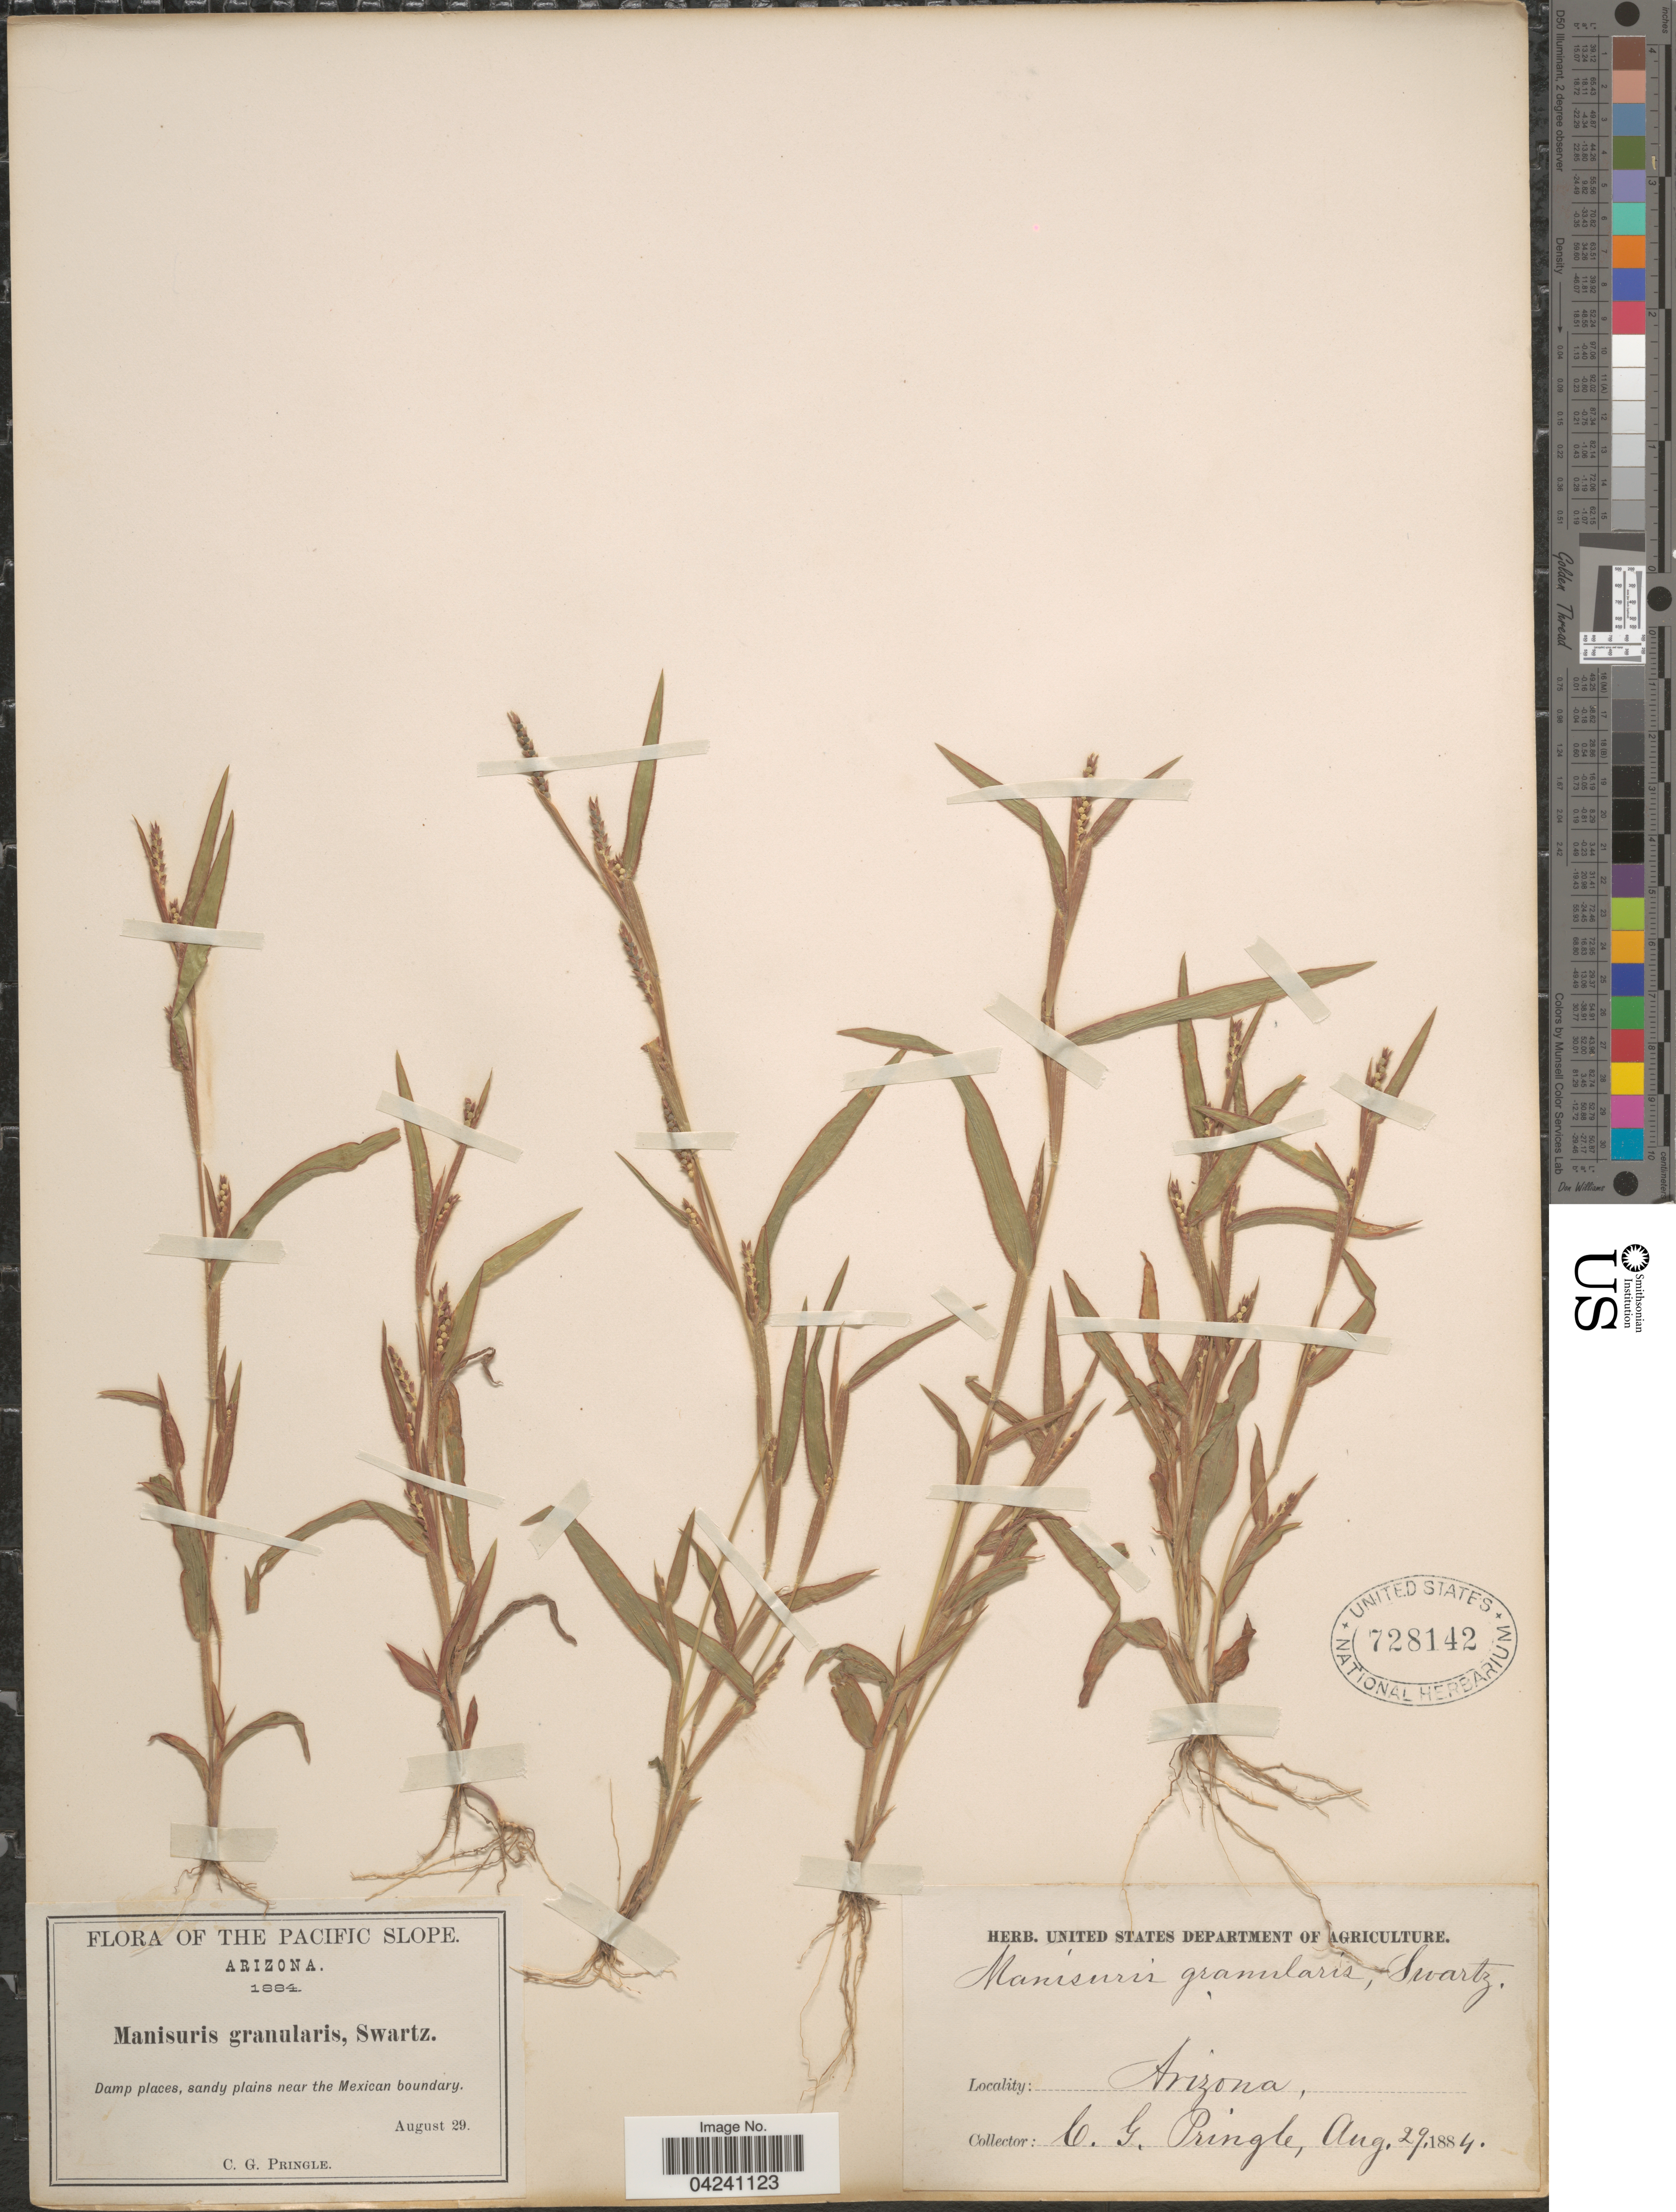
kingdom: Plantae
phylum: Tracheophyta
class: Liliopsida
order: Poales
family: Poaceae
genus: Hackelochloa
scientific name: Hackelochloa granularis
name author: (L.) Kuntze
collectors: C. G. Pringle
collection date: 1884-08-29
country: United States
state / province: Arizona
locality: Pacific Slope. Damp places, sandy plains near the Mexican boundary.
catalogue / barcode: US 728142